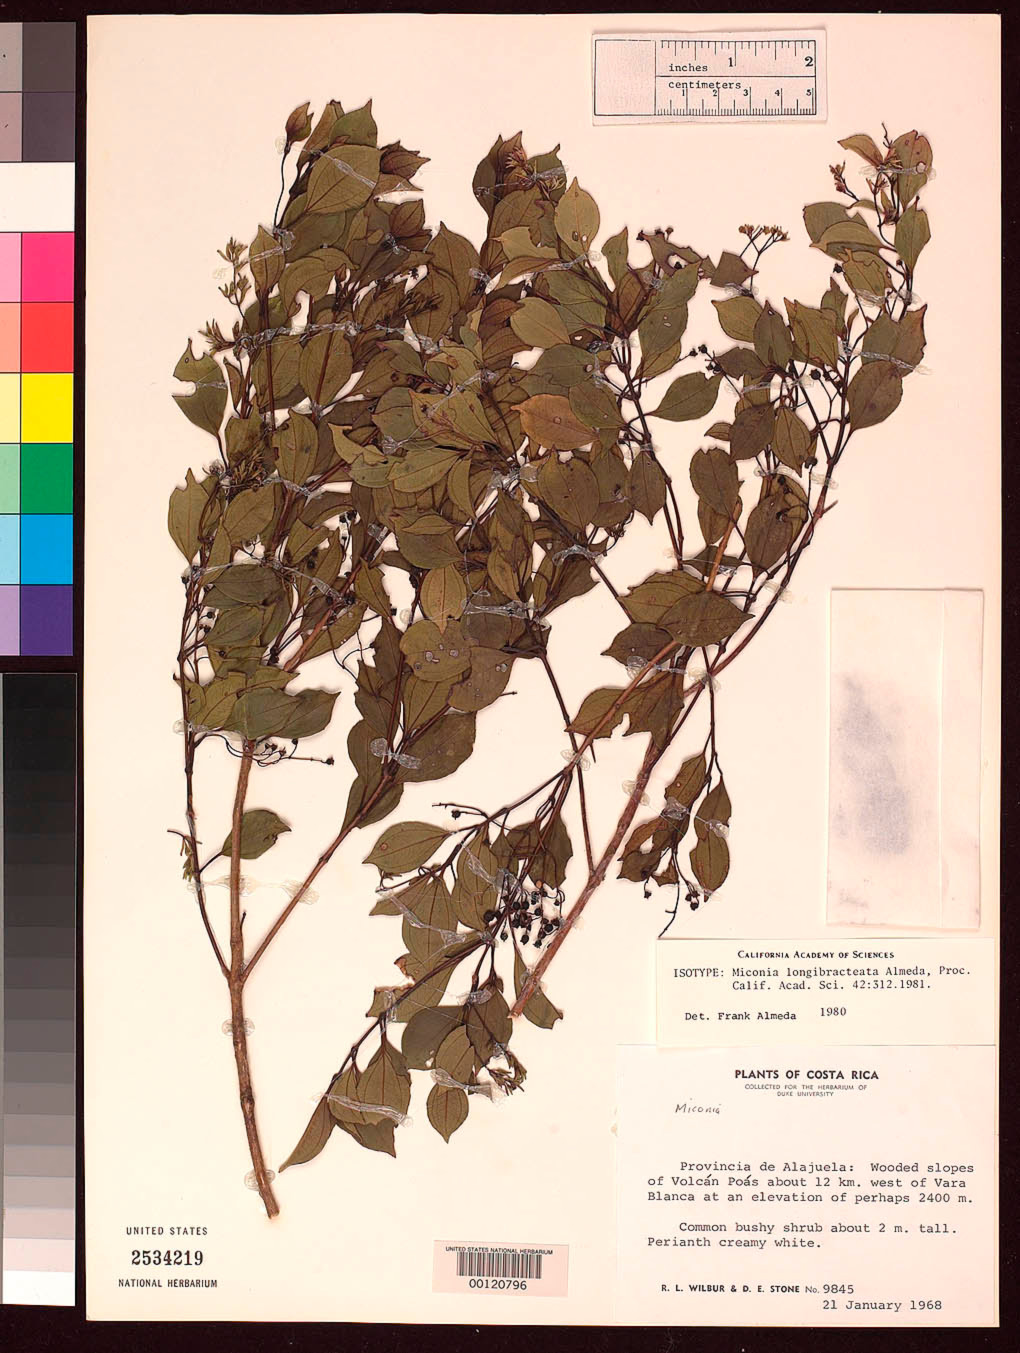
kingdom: Plantae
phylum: Tracheophyta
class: Magnoliopsida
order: Myrtales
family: Melastomataceae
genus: Miconia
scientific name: Miconia longibracteata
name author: Almeda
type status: Isotype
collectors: R. L. Wilbur & D. E. Stone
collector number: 9845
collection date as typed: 21 Jan 1968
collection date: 1968-01-21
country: Costa Rica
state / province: Alajuela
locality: Volcan Poás, W of Vara Blanca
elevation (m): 2400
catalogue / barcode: US 2534219